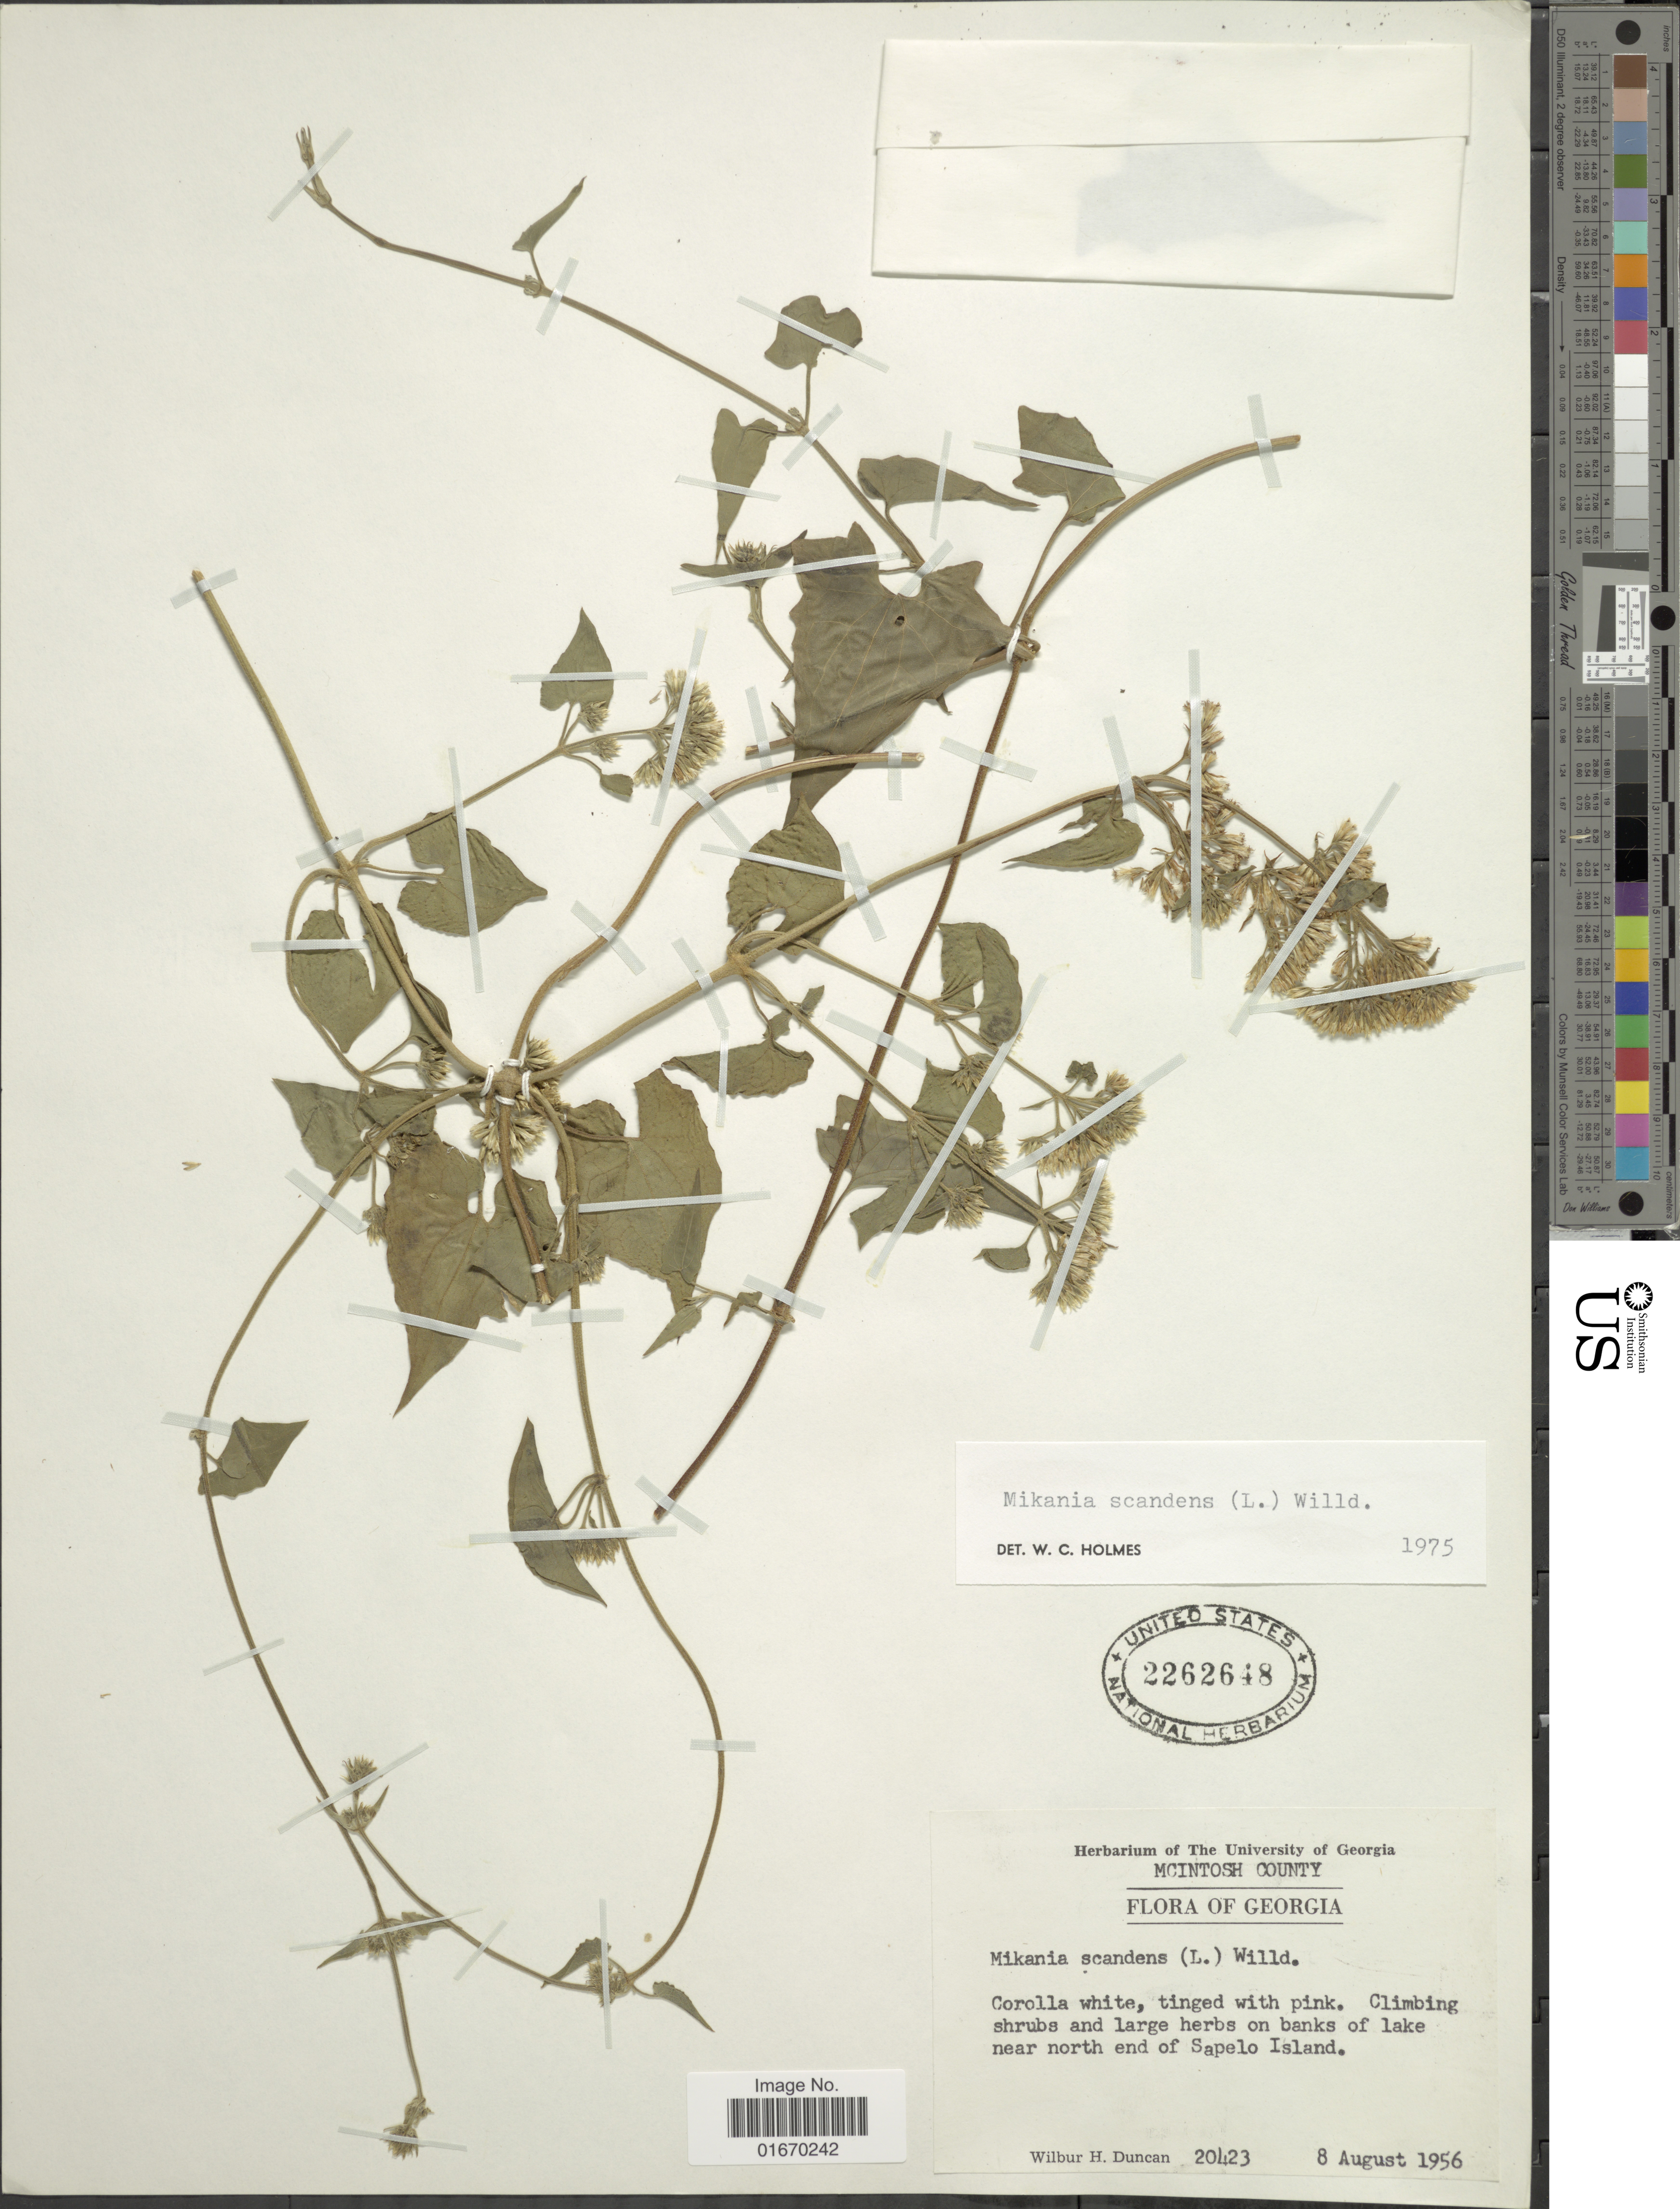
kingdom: Plantae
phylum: Tracheophyta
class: Magnoliopsida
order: Asterales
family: Asteraceae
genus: Mikania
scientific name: Mikania scandens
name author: (L.) Willd.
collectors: W. H. Duncan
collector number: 20423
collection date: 1956-08-08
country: United States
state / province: Georgia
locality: On banks of lake near north endof Sapelo Island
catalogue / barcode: US 2262648